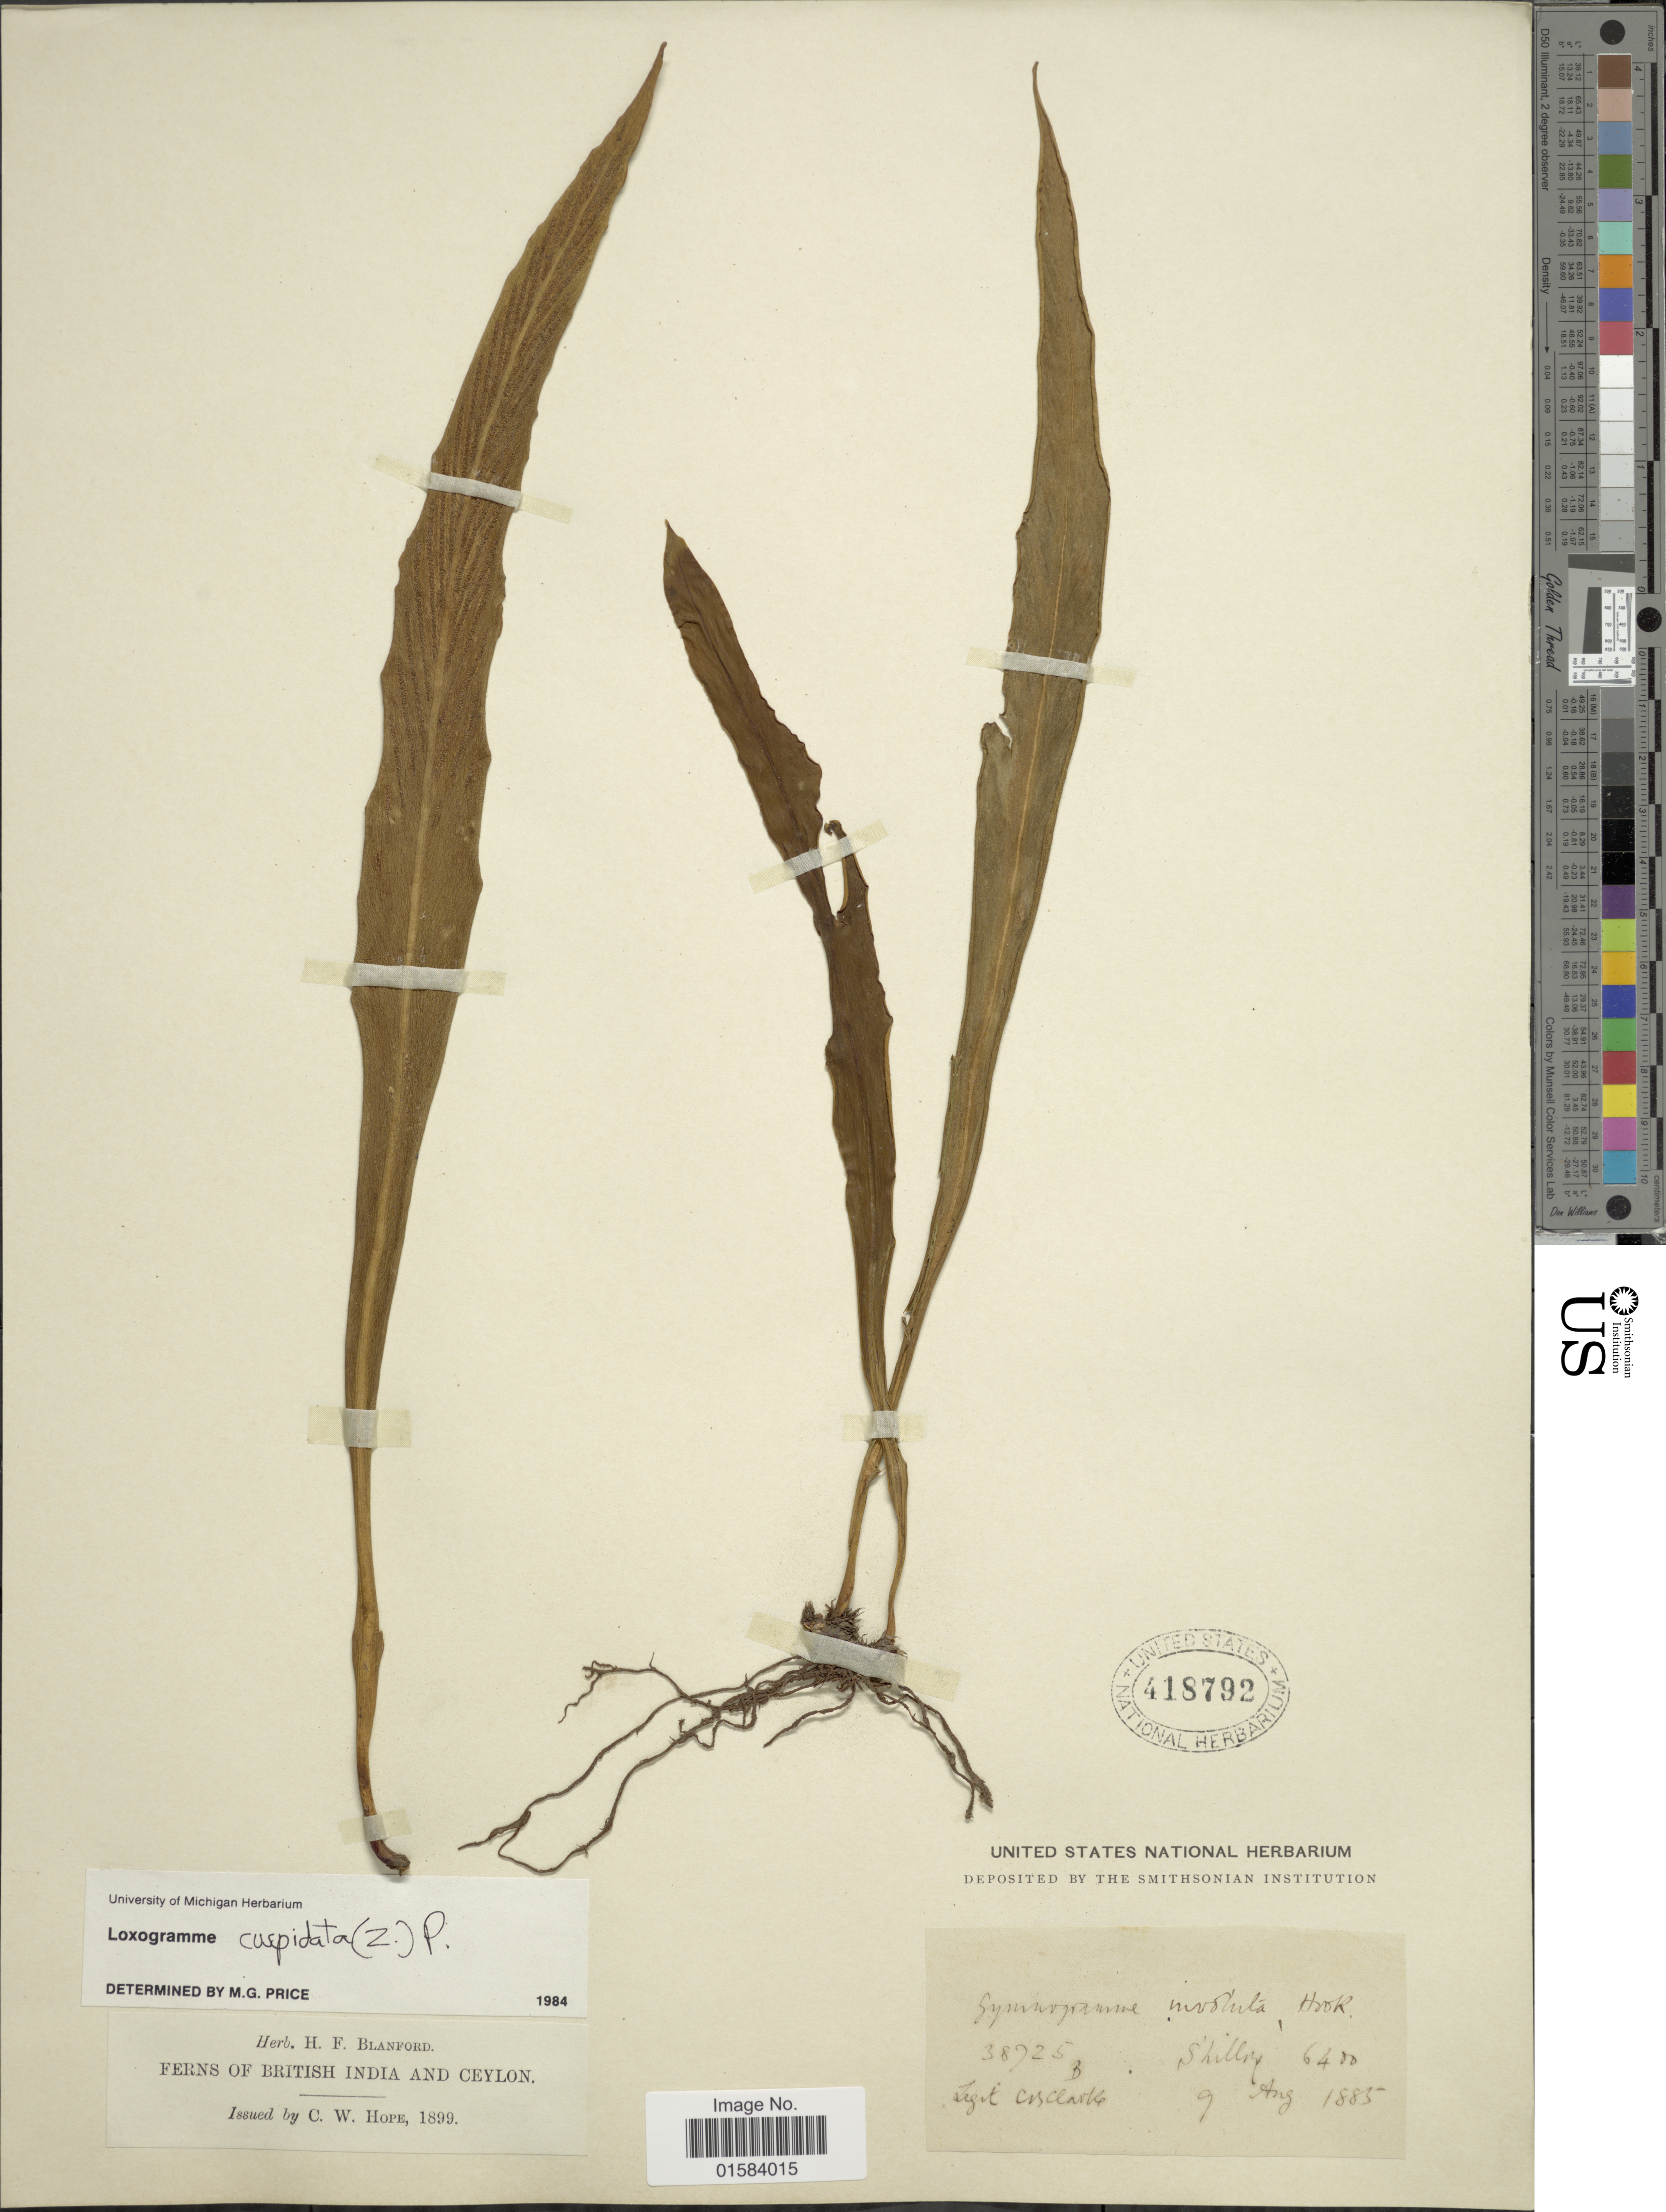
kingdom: Plantae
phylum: Tracheophyta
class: Polypodiopsida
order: Polypodiales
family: Polypodiaceae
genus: Loxogramme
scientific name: Loxogramme cuspidata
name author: (Zenker) M.G. Price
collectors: C. B. Clarke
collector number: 38725B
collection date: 1885-08-09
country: India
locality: Shillong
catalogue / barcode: US 418792